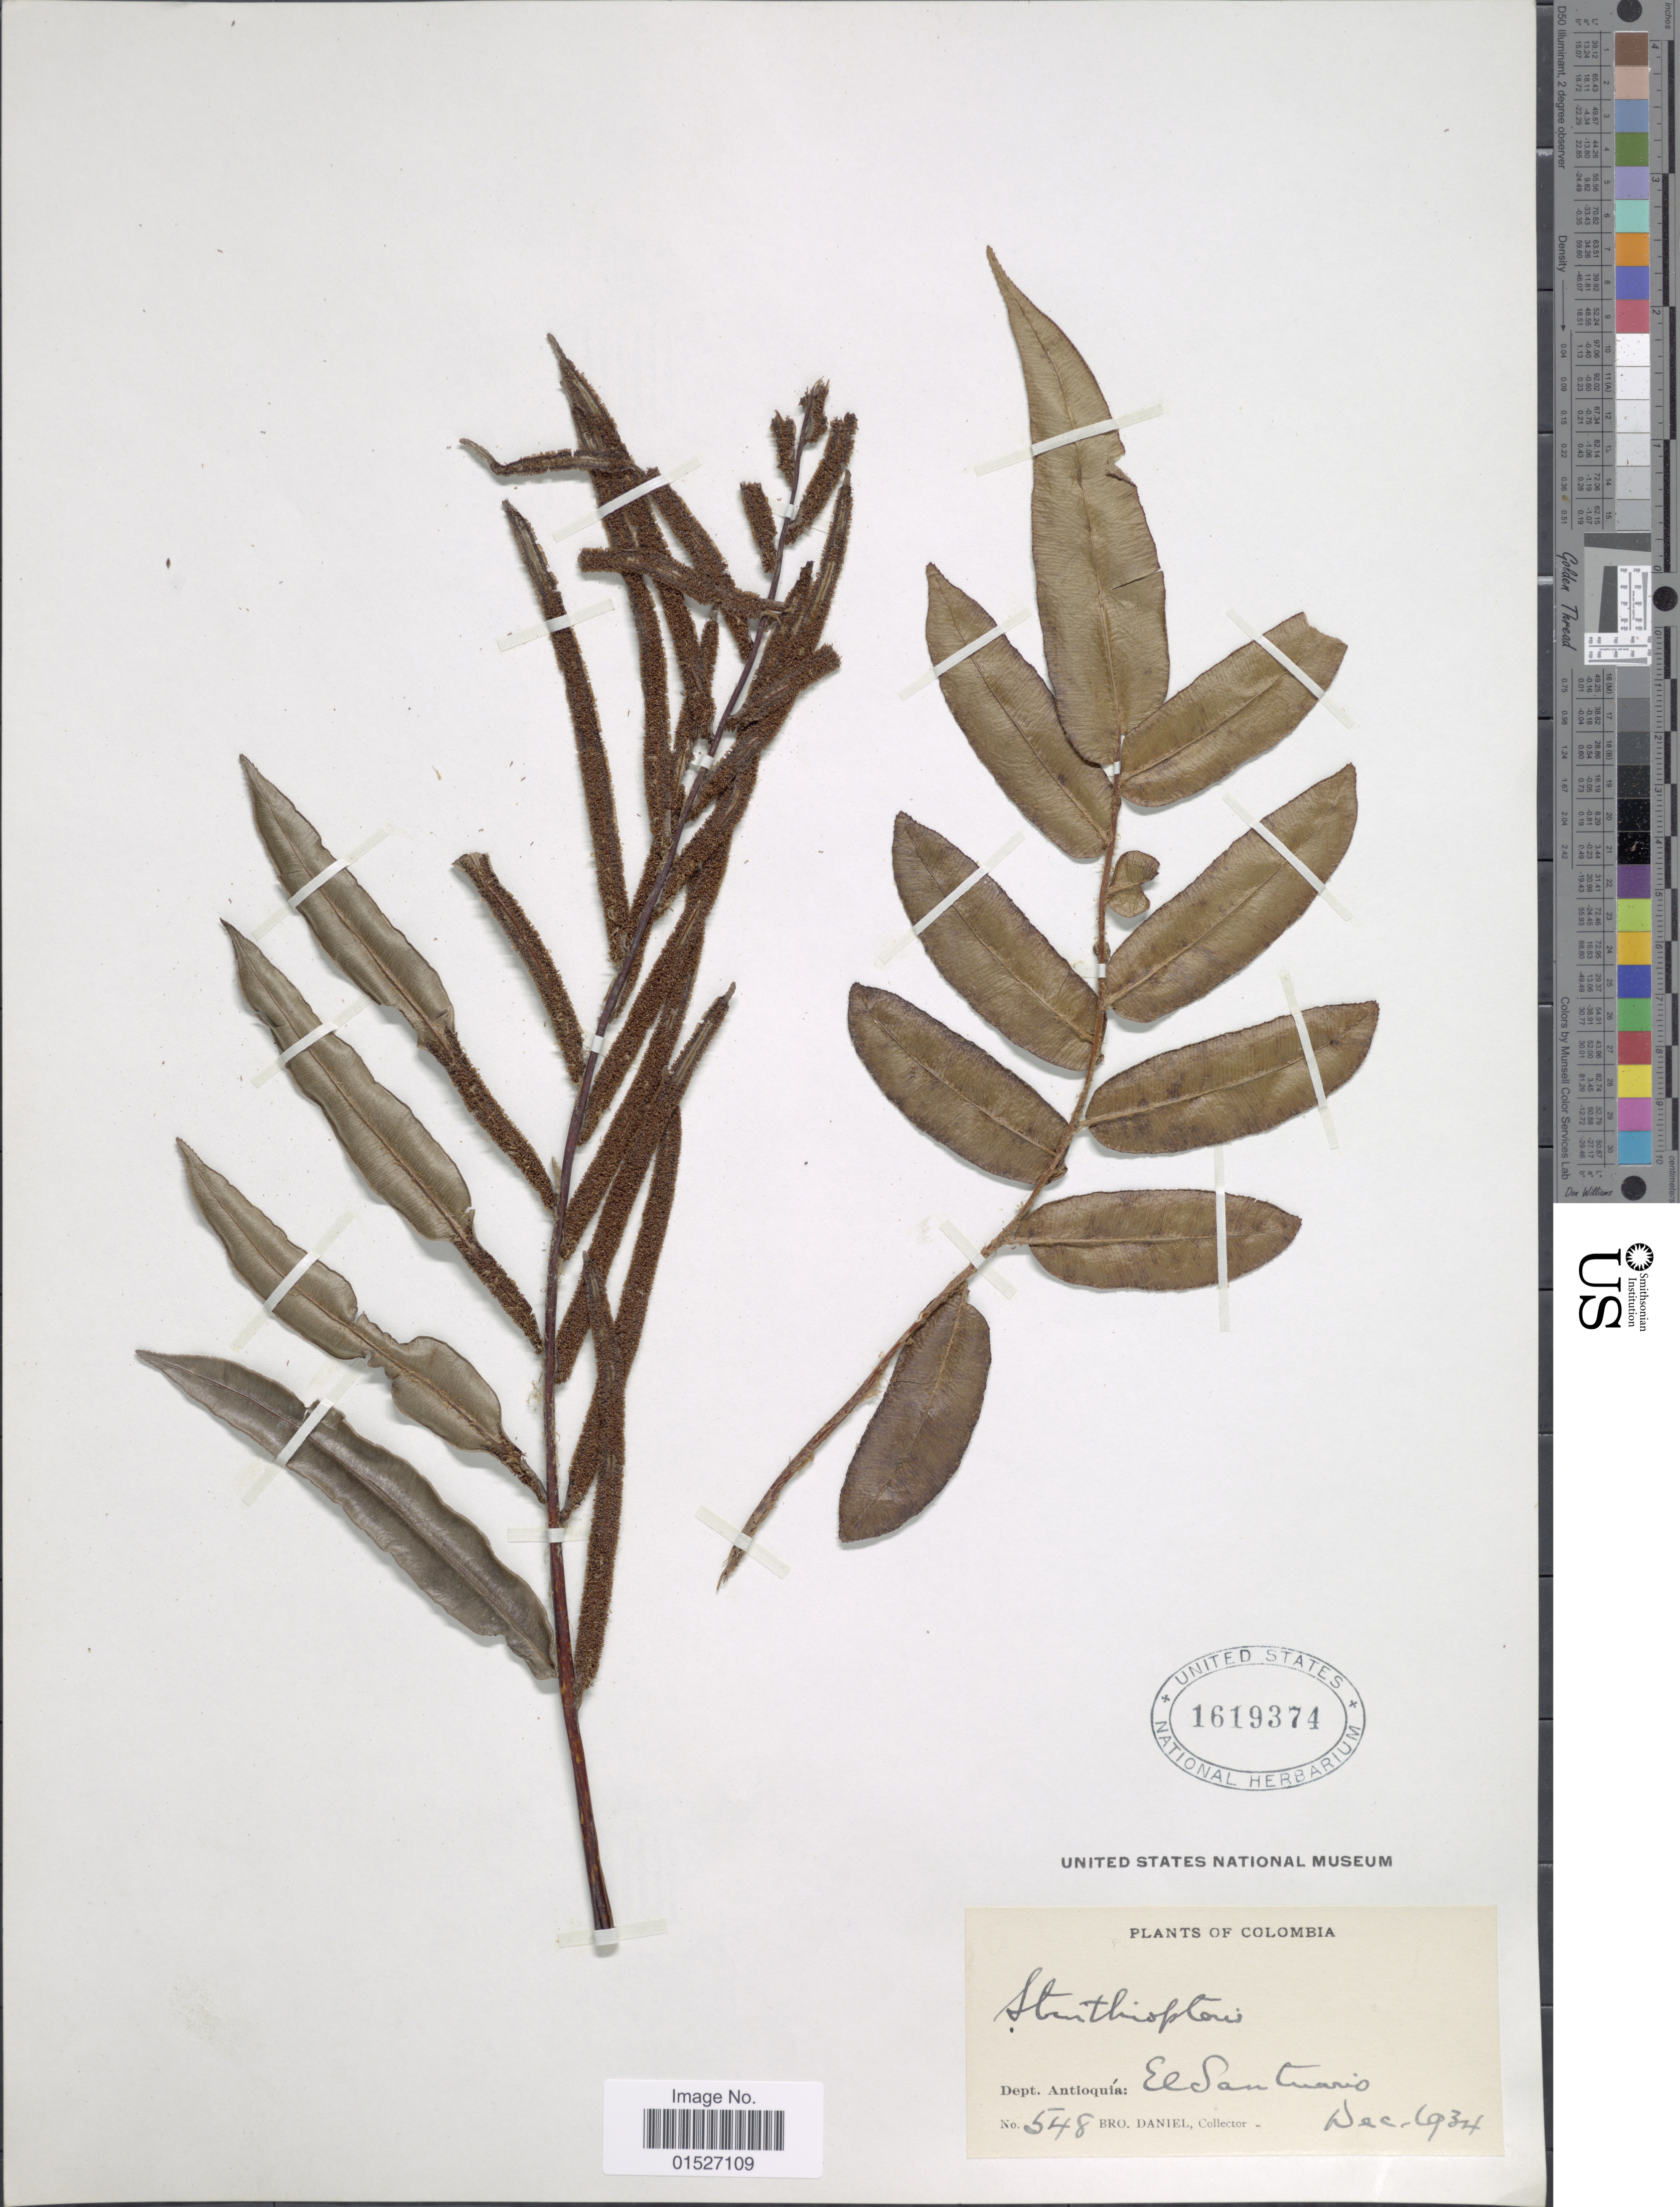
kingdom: Plantae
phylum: Tracheophyta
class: Polypodiopsida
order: Polypodiales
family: Blechnaceae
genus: Blechnum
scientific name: Blechnum sp.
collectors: Bro. Daniel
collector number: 548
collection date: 1934-12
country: Colombia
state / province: Antioquia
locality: Dept. Antioquia: El San Cairo.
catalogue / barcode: US 1619374